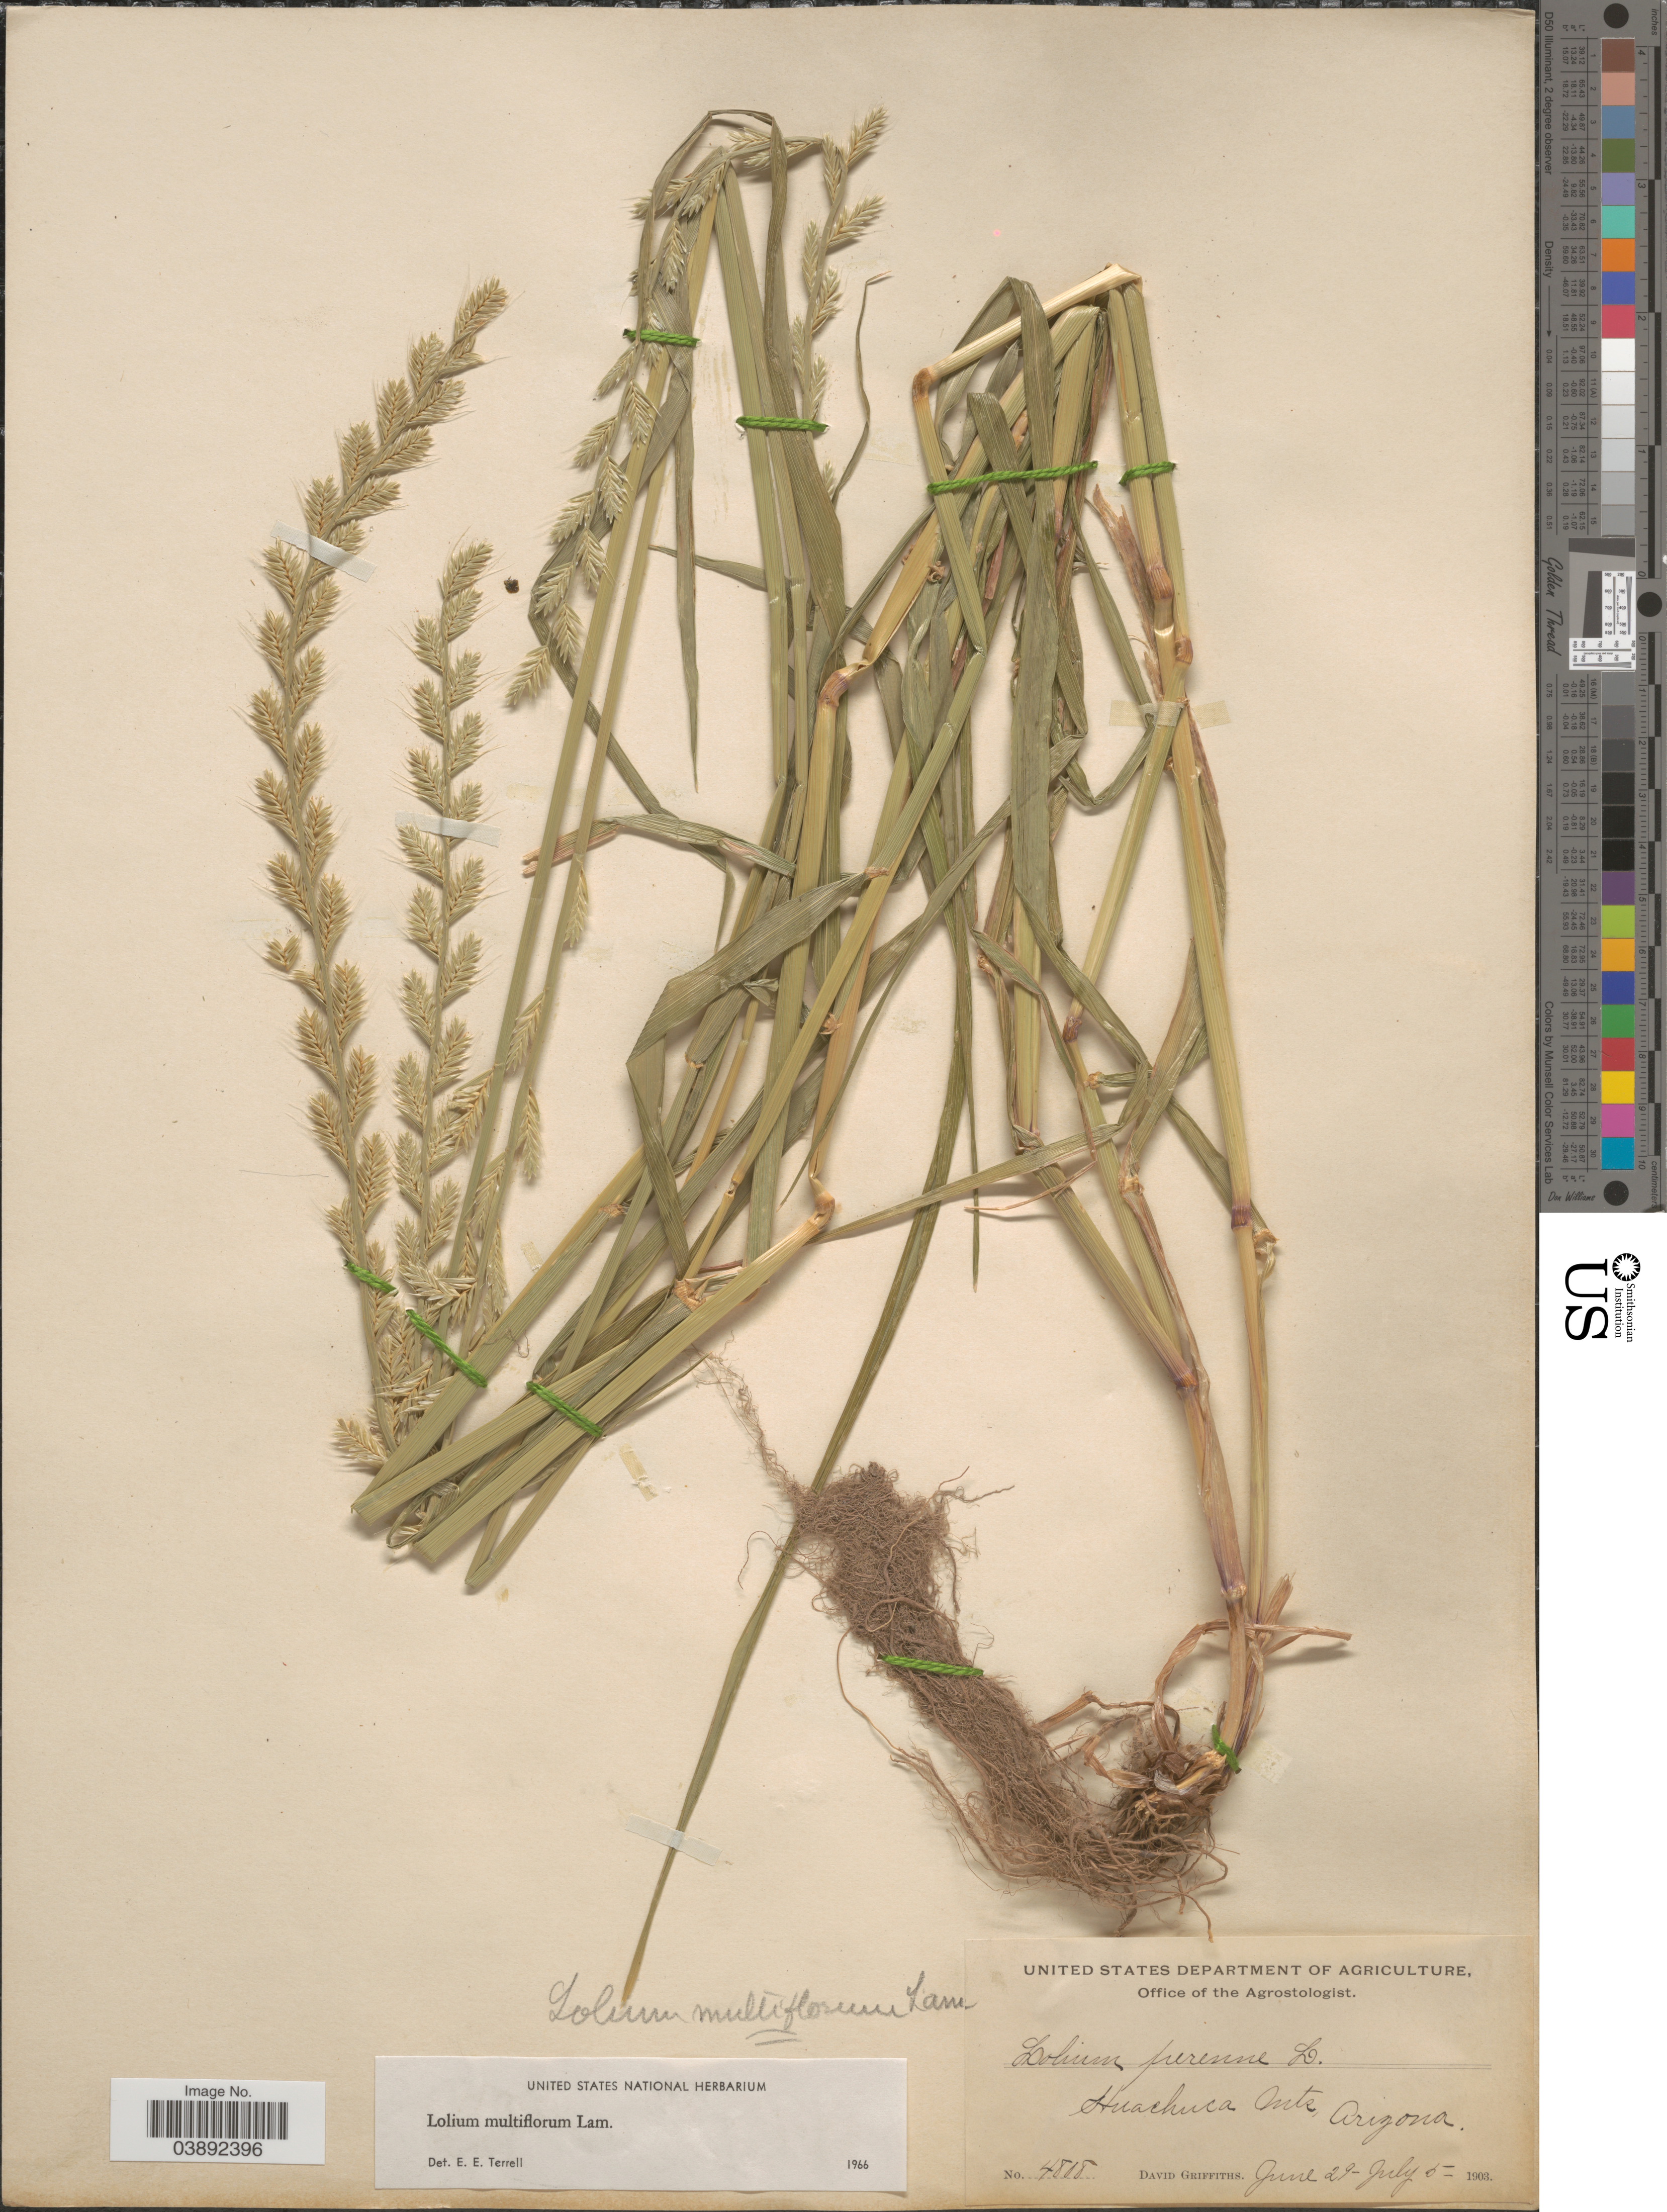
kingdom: Plantae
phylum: Tracheophyta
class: Liliopsida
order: Poales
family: Poaceae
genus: Lolium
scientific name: Lolium multiflorum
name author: Lam.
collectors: D. Griffiths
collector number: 4808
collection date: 1903-06-29/1903-07-05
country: United States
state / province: Arizona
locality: Huachuca Mts.